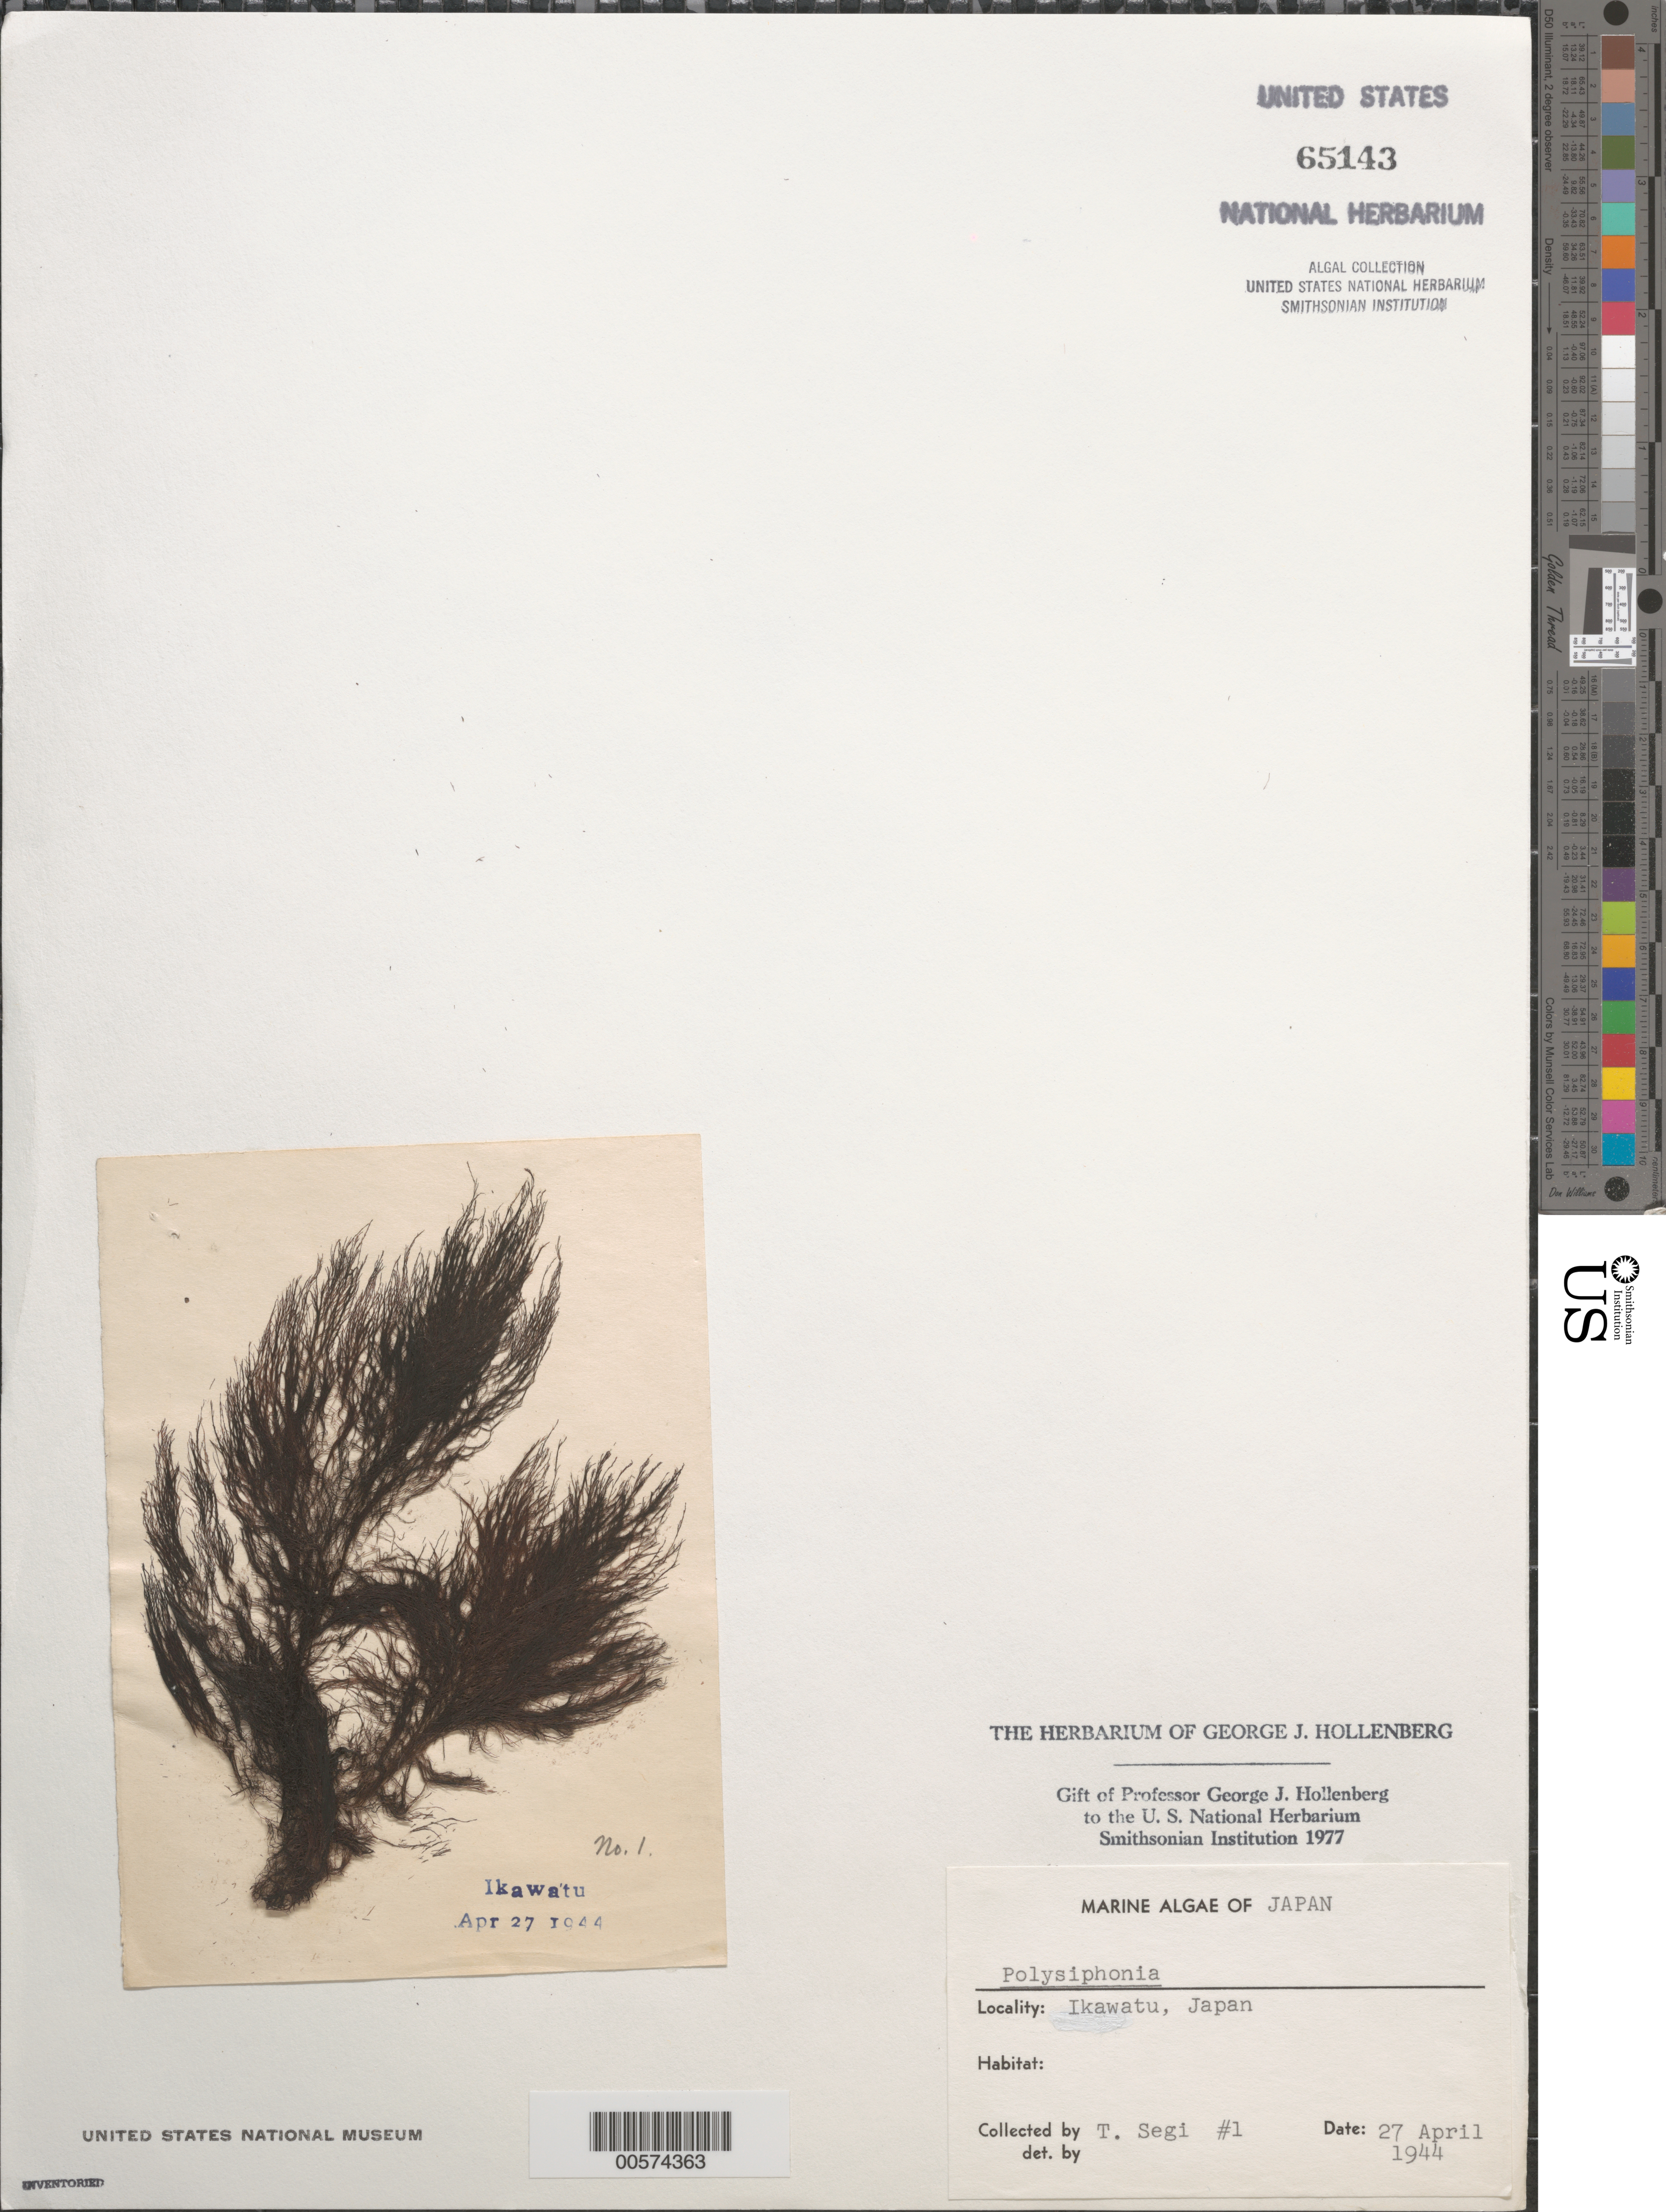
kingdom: Plantae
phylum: Rhodophyta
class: Florideophyceae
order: Ceramiales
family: Rhodomelaceae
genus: Polysiphonia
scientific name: Polysiphonia sp.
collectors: T. Segi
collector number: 1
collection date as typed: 27 Apr 1944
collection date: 1944-04-27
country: Japan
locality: Ikawatu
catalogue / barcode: US 65143